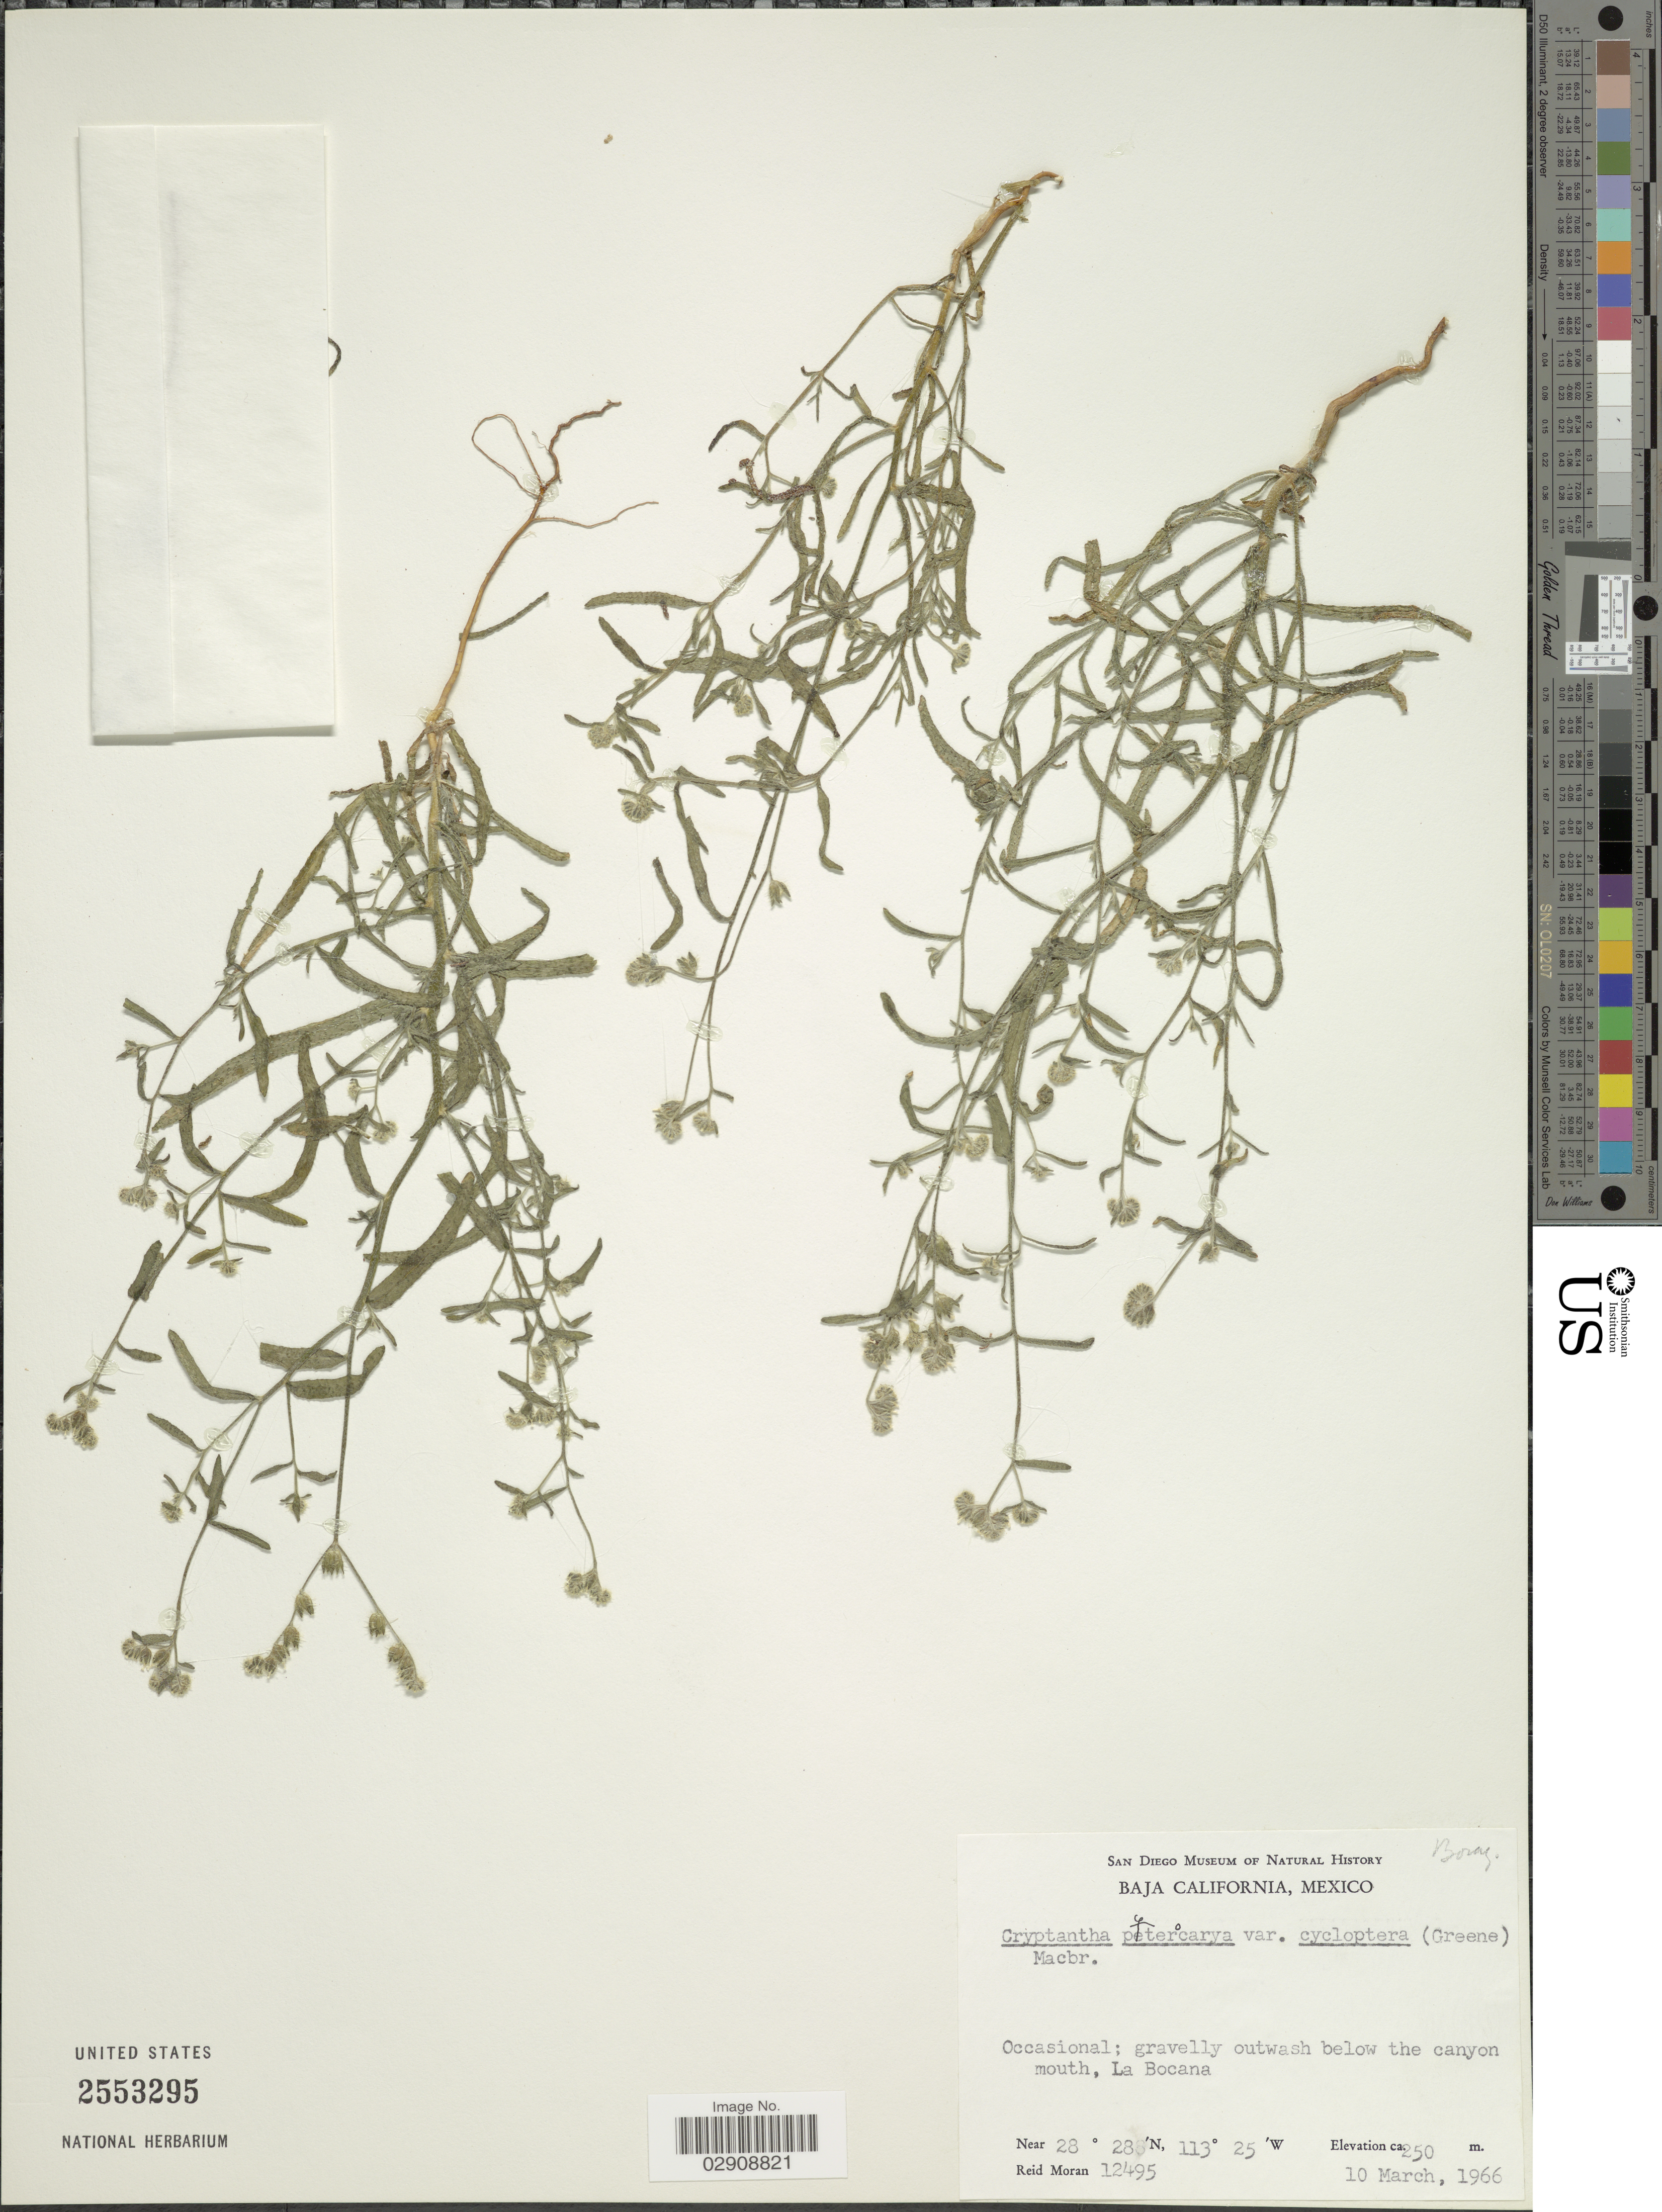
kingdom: Plantae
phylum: Tracheophyta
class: Magnoliopsida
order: Boraginales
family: Boraginaceae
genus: Cryptantha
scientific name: Cryptantha pterocarya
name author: (Torr.) Greene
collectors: R. V. Moran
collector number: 12495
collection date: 1966-03-10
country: Mexico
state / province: Baja California Norte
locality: Gravelly outwash below the canyon mouth, La Bocana.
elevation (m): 250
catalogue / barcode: US 2553295